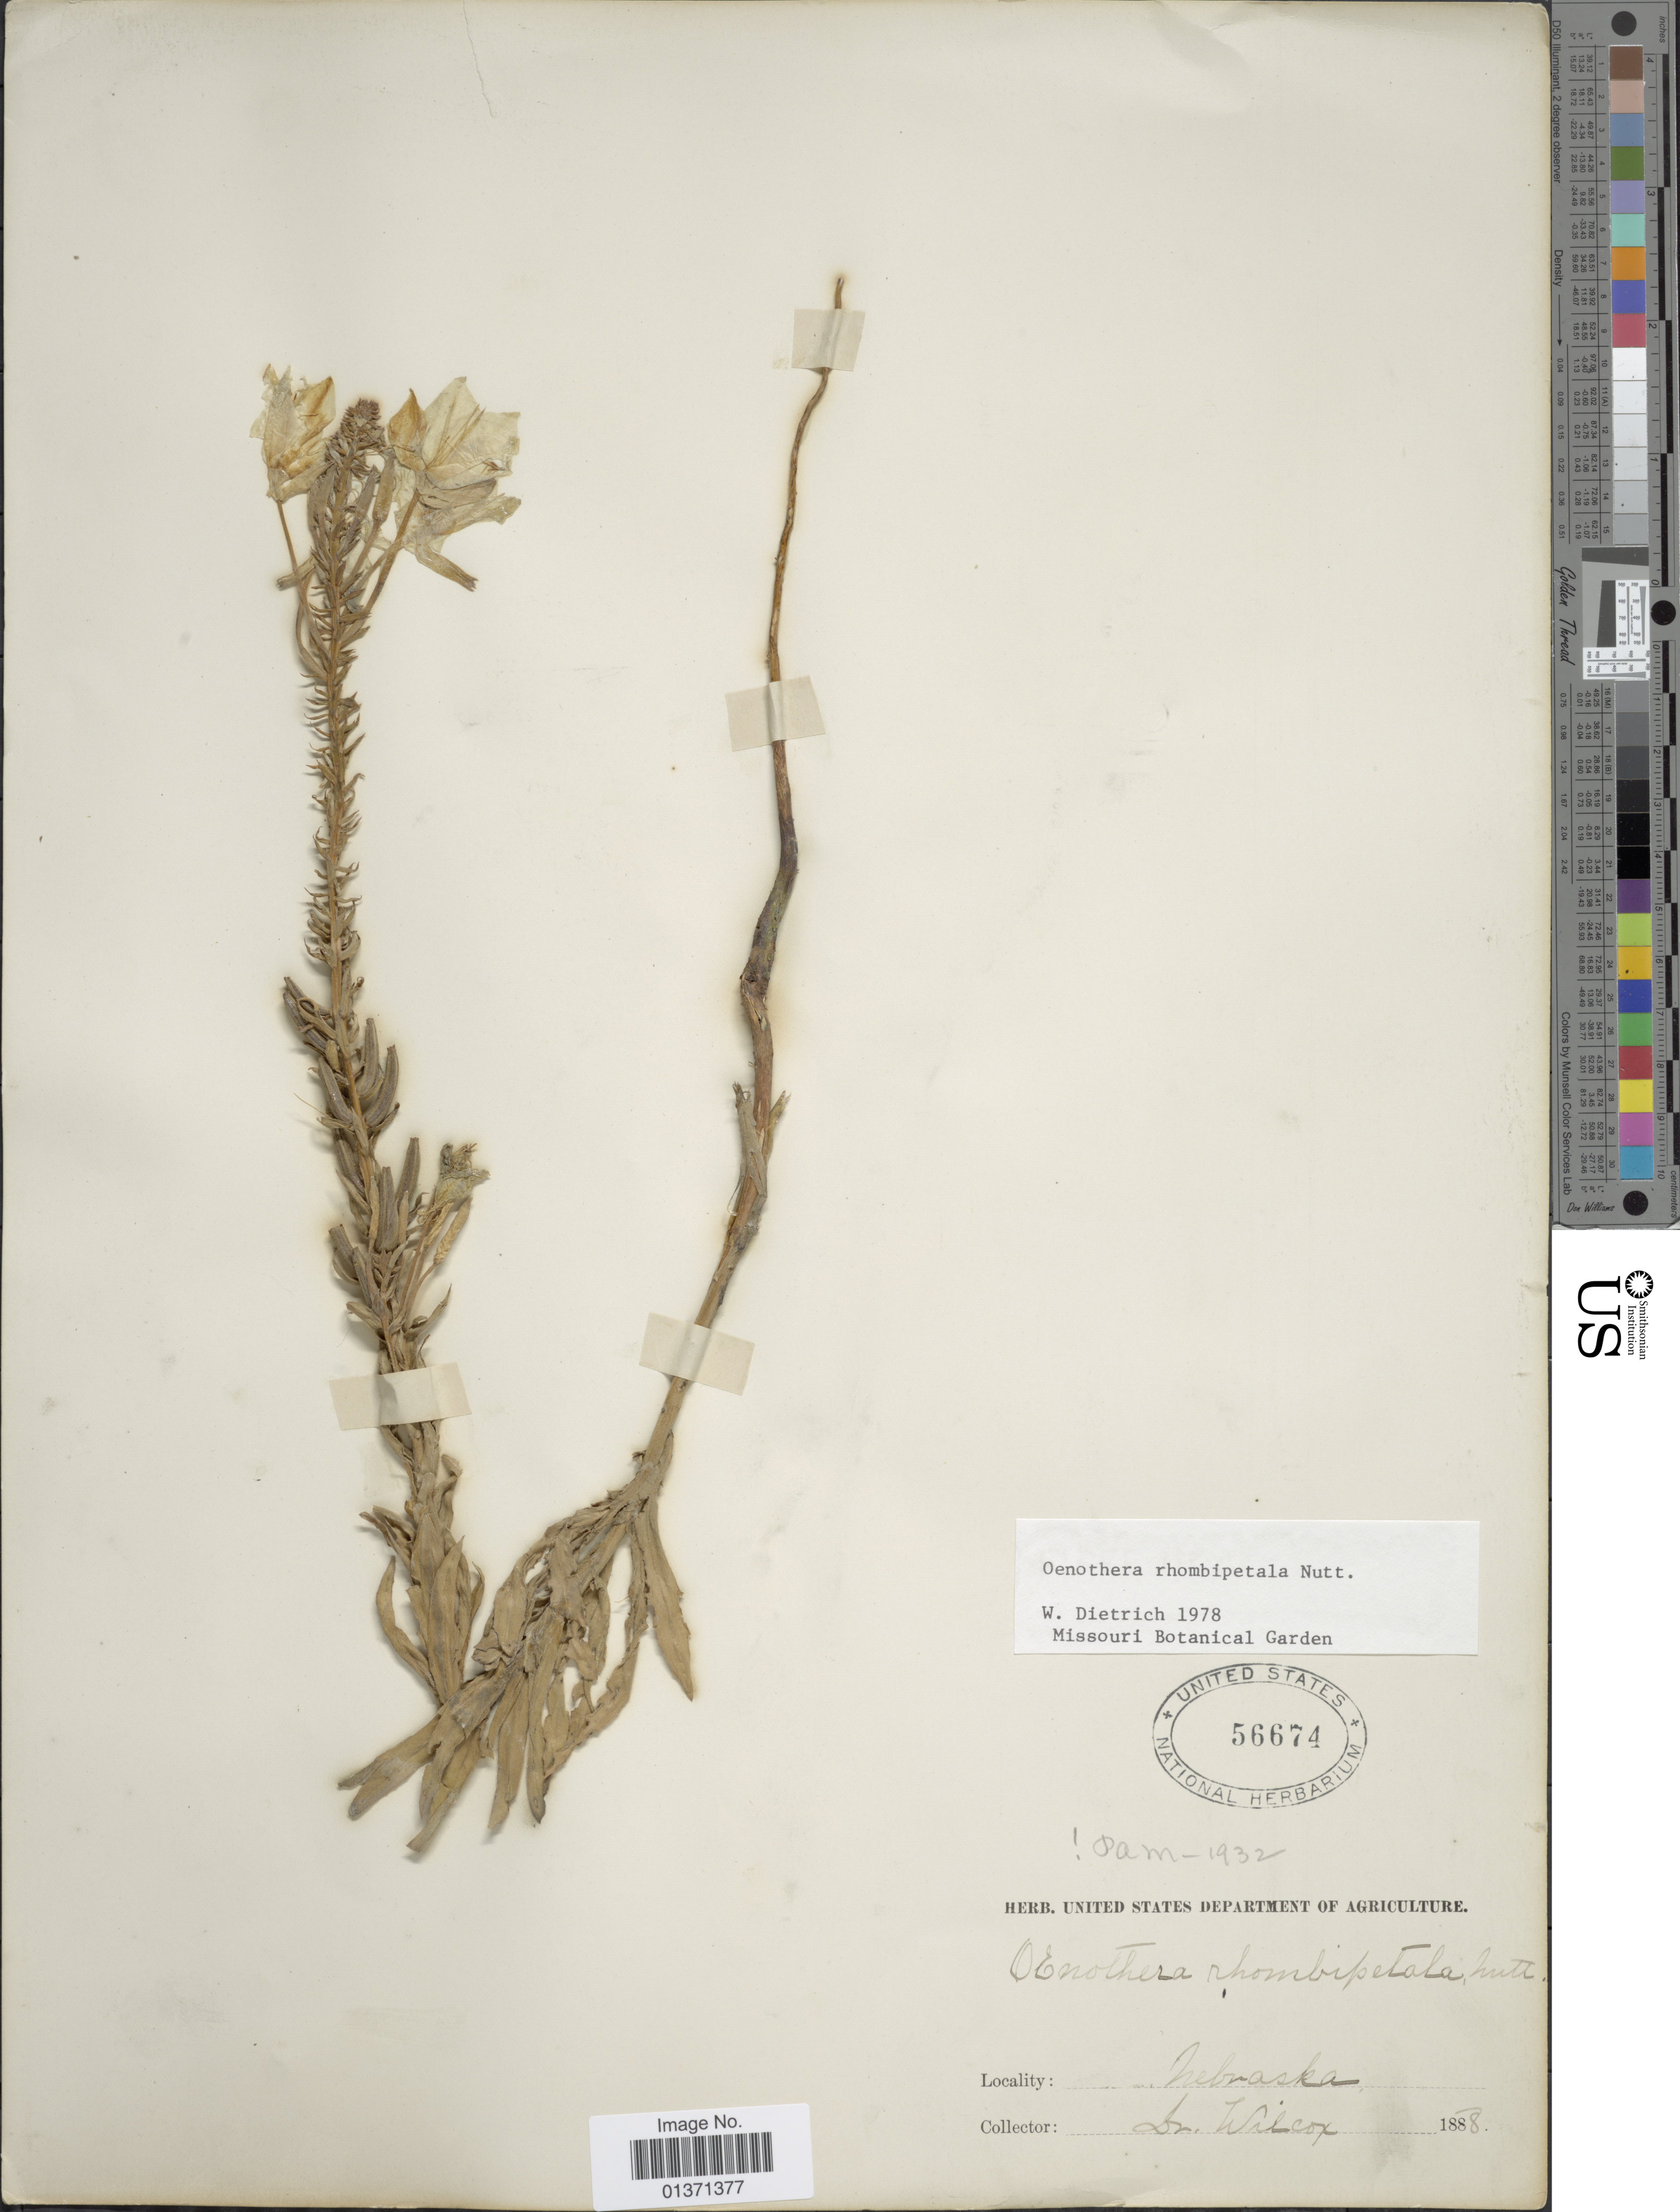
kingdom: Plantae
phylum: Tracheophyta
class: Magnoliopsida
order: Myrtales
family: Onagraceae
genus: Oenothera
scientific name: Oenothera rhombipetala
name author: Nutt. ex Torr & A. Gray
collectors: -. Wilcox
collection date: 1888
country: United States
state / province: Nebraska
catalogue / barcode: US 56674